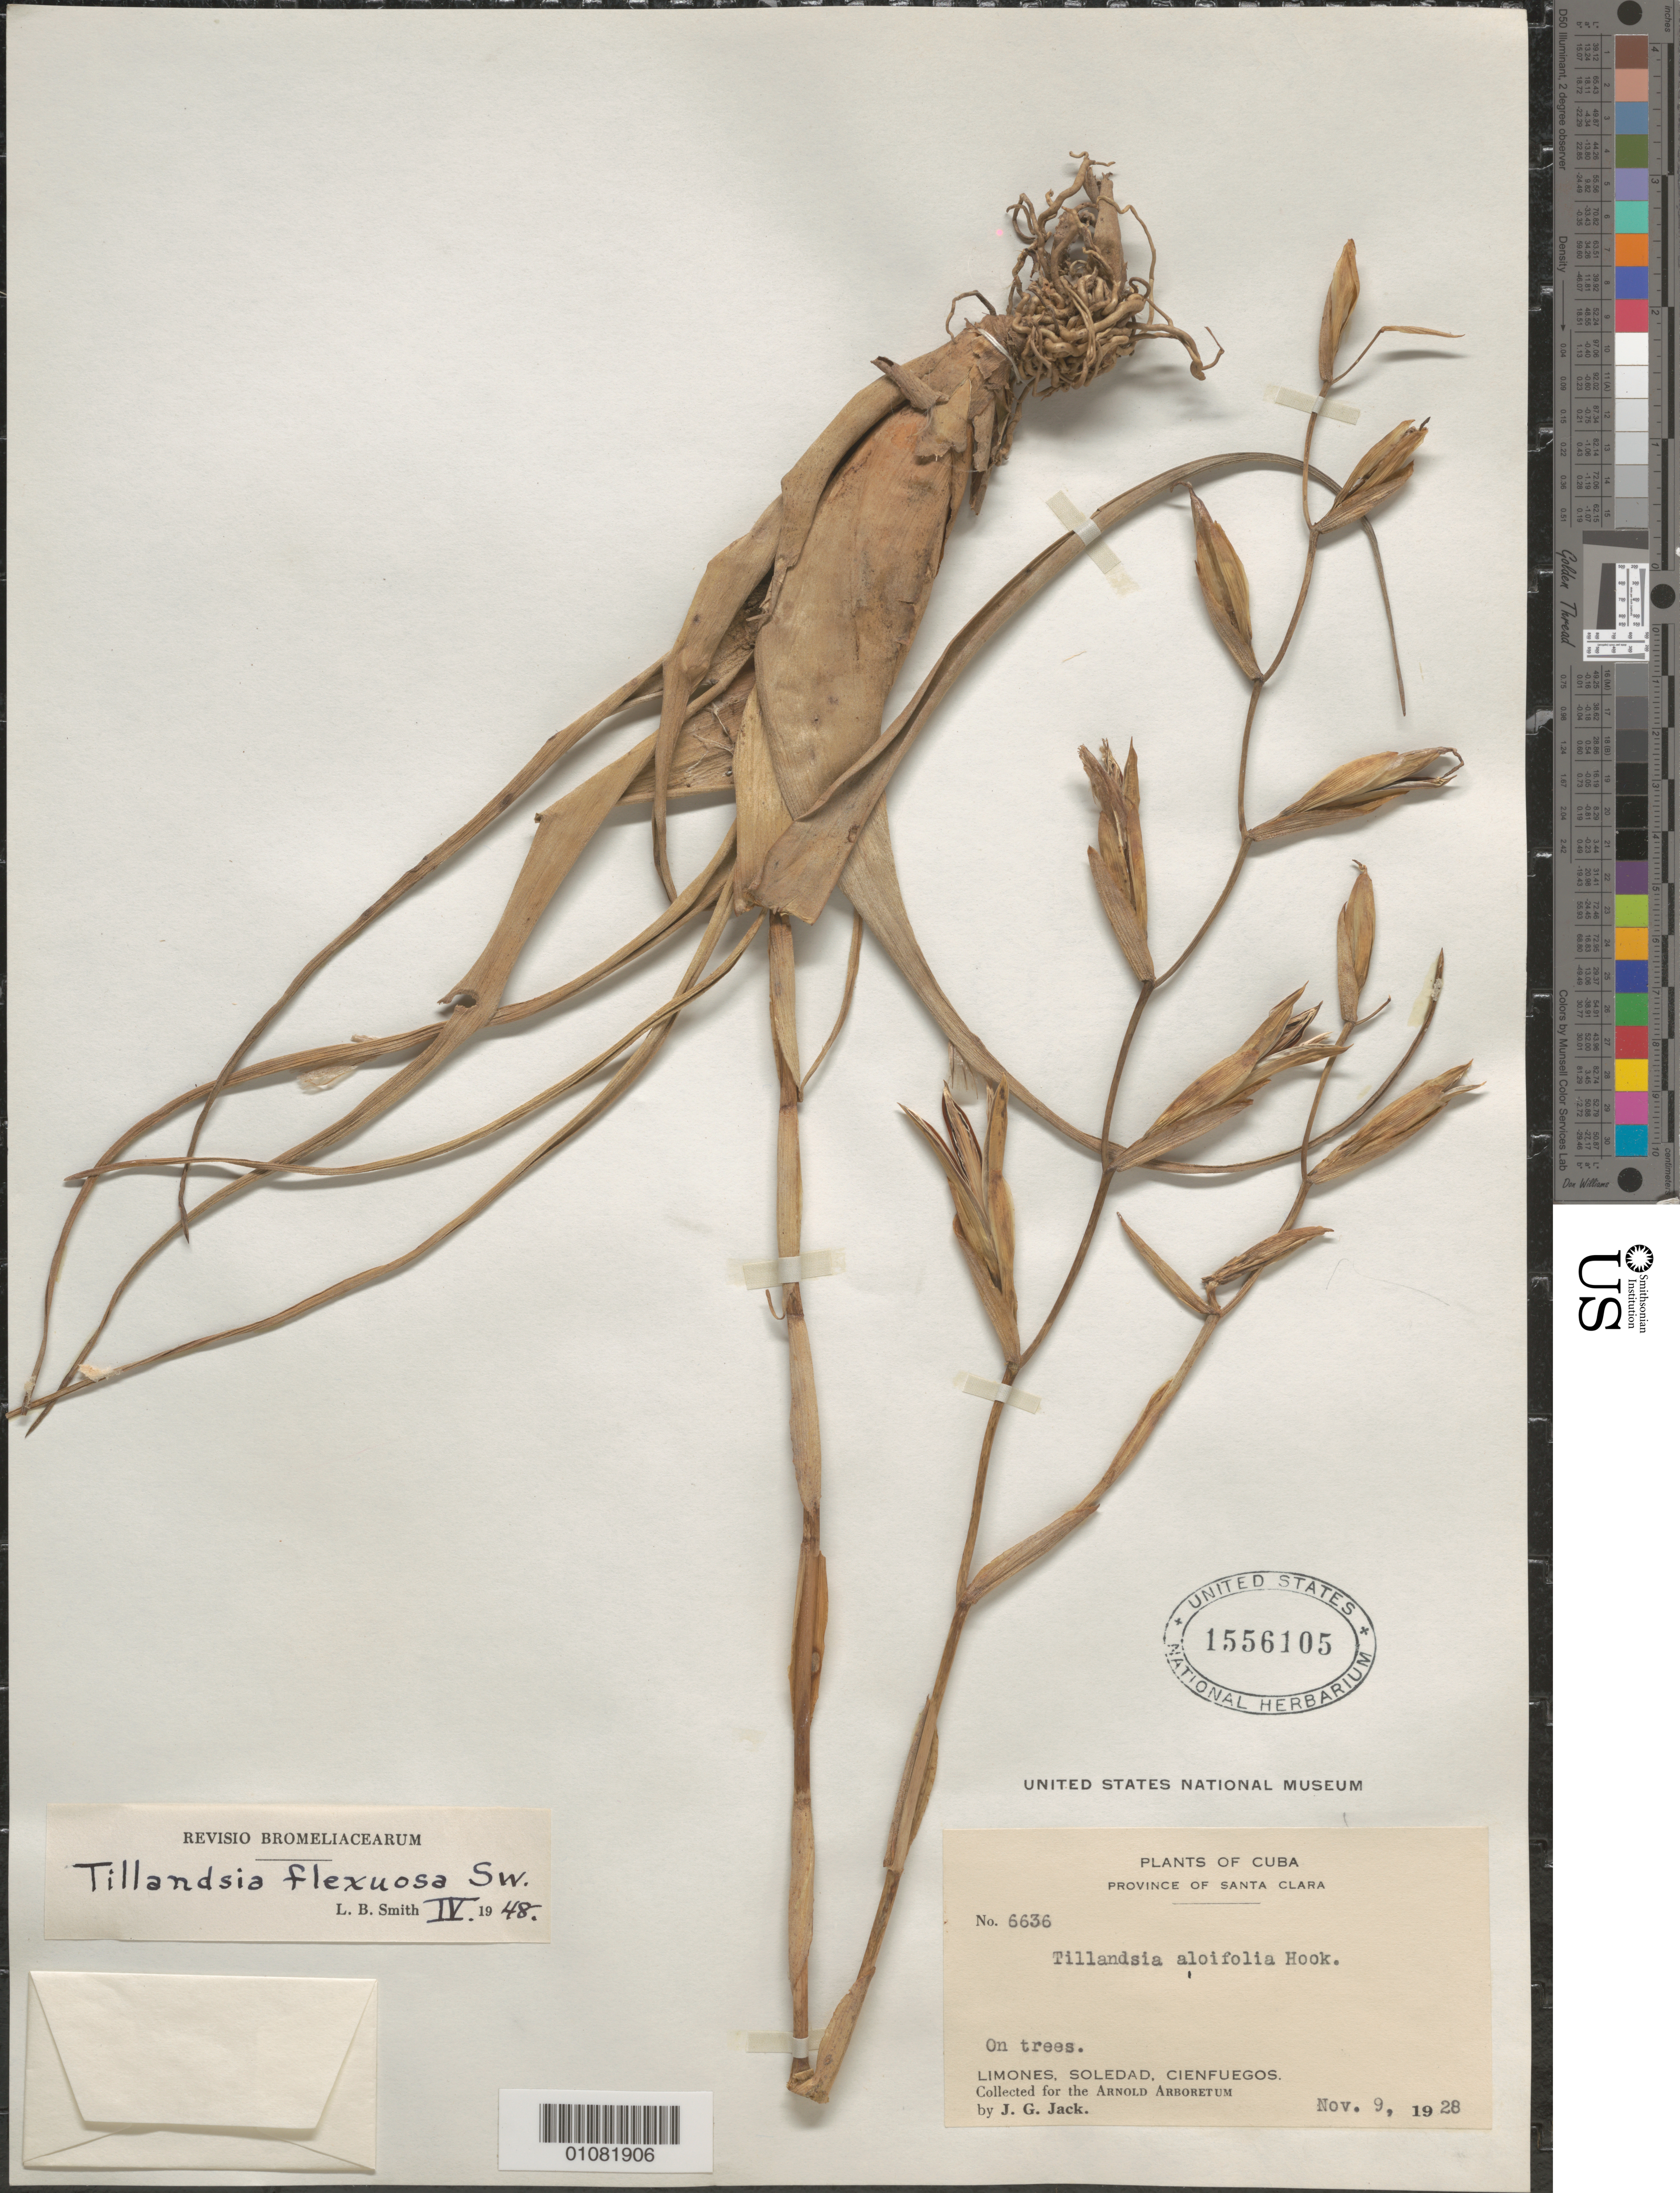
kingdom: Plantae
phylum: Tracheophyta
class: Liliopsida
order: Poales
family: Bromeliaceae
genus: Tillandsia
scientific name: Tillandsia flexuosa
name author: Sw.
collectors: J. G. Jack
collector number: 6636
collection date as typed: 09 Nov 1928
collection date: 1928-11-09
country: Cuba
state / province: Cienfuegos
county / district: Santa Clara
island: Cuba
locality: Limones, Soledad, Cienfuegos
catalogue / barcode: US 1556105